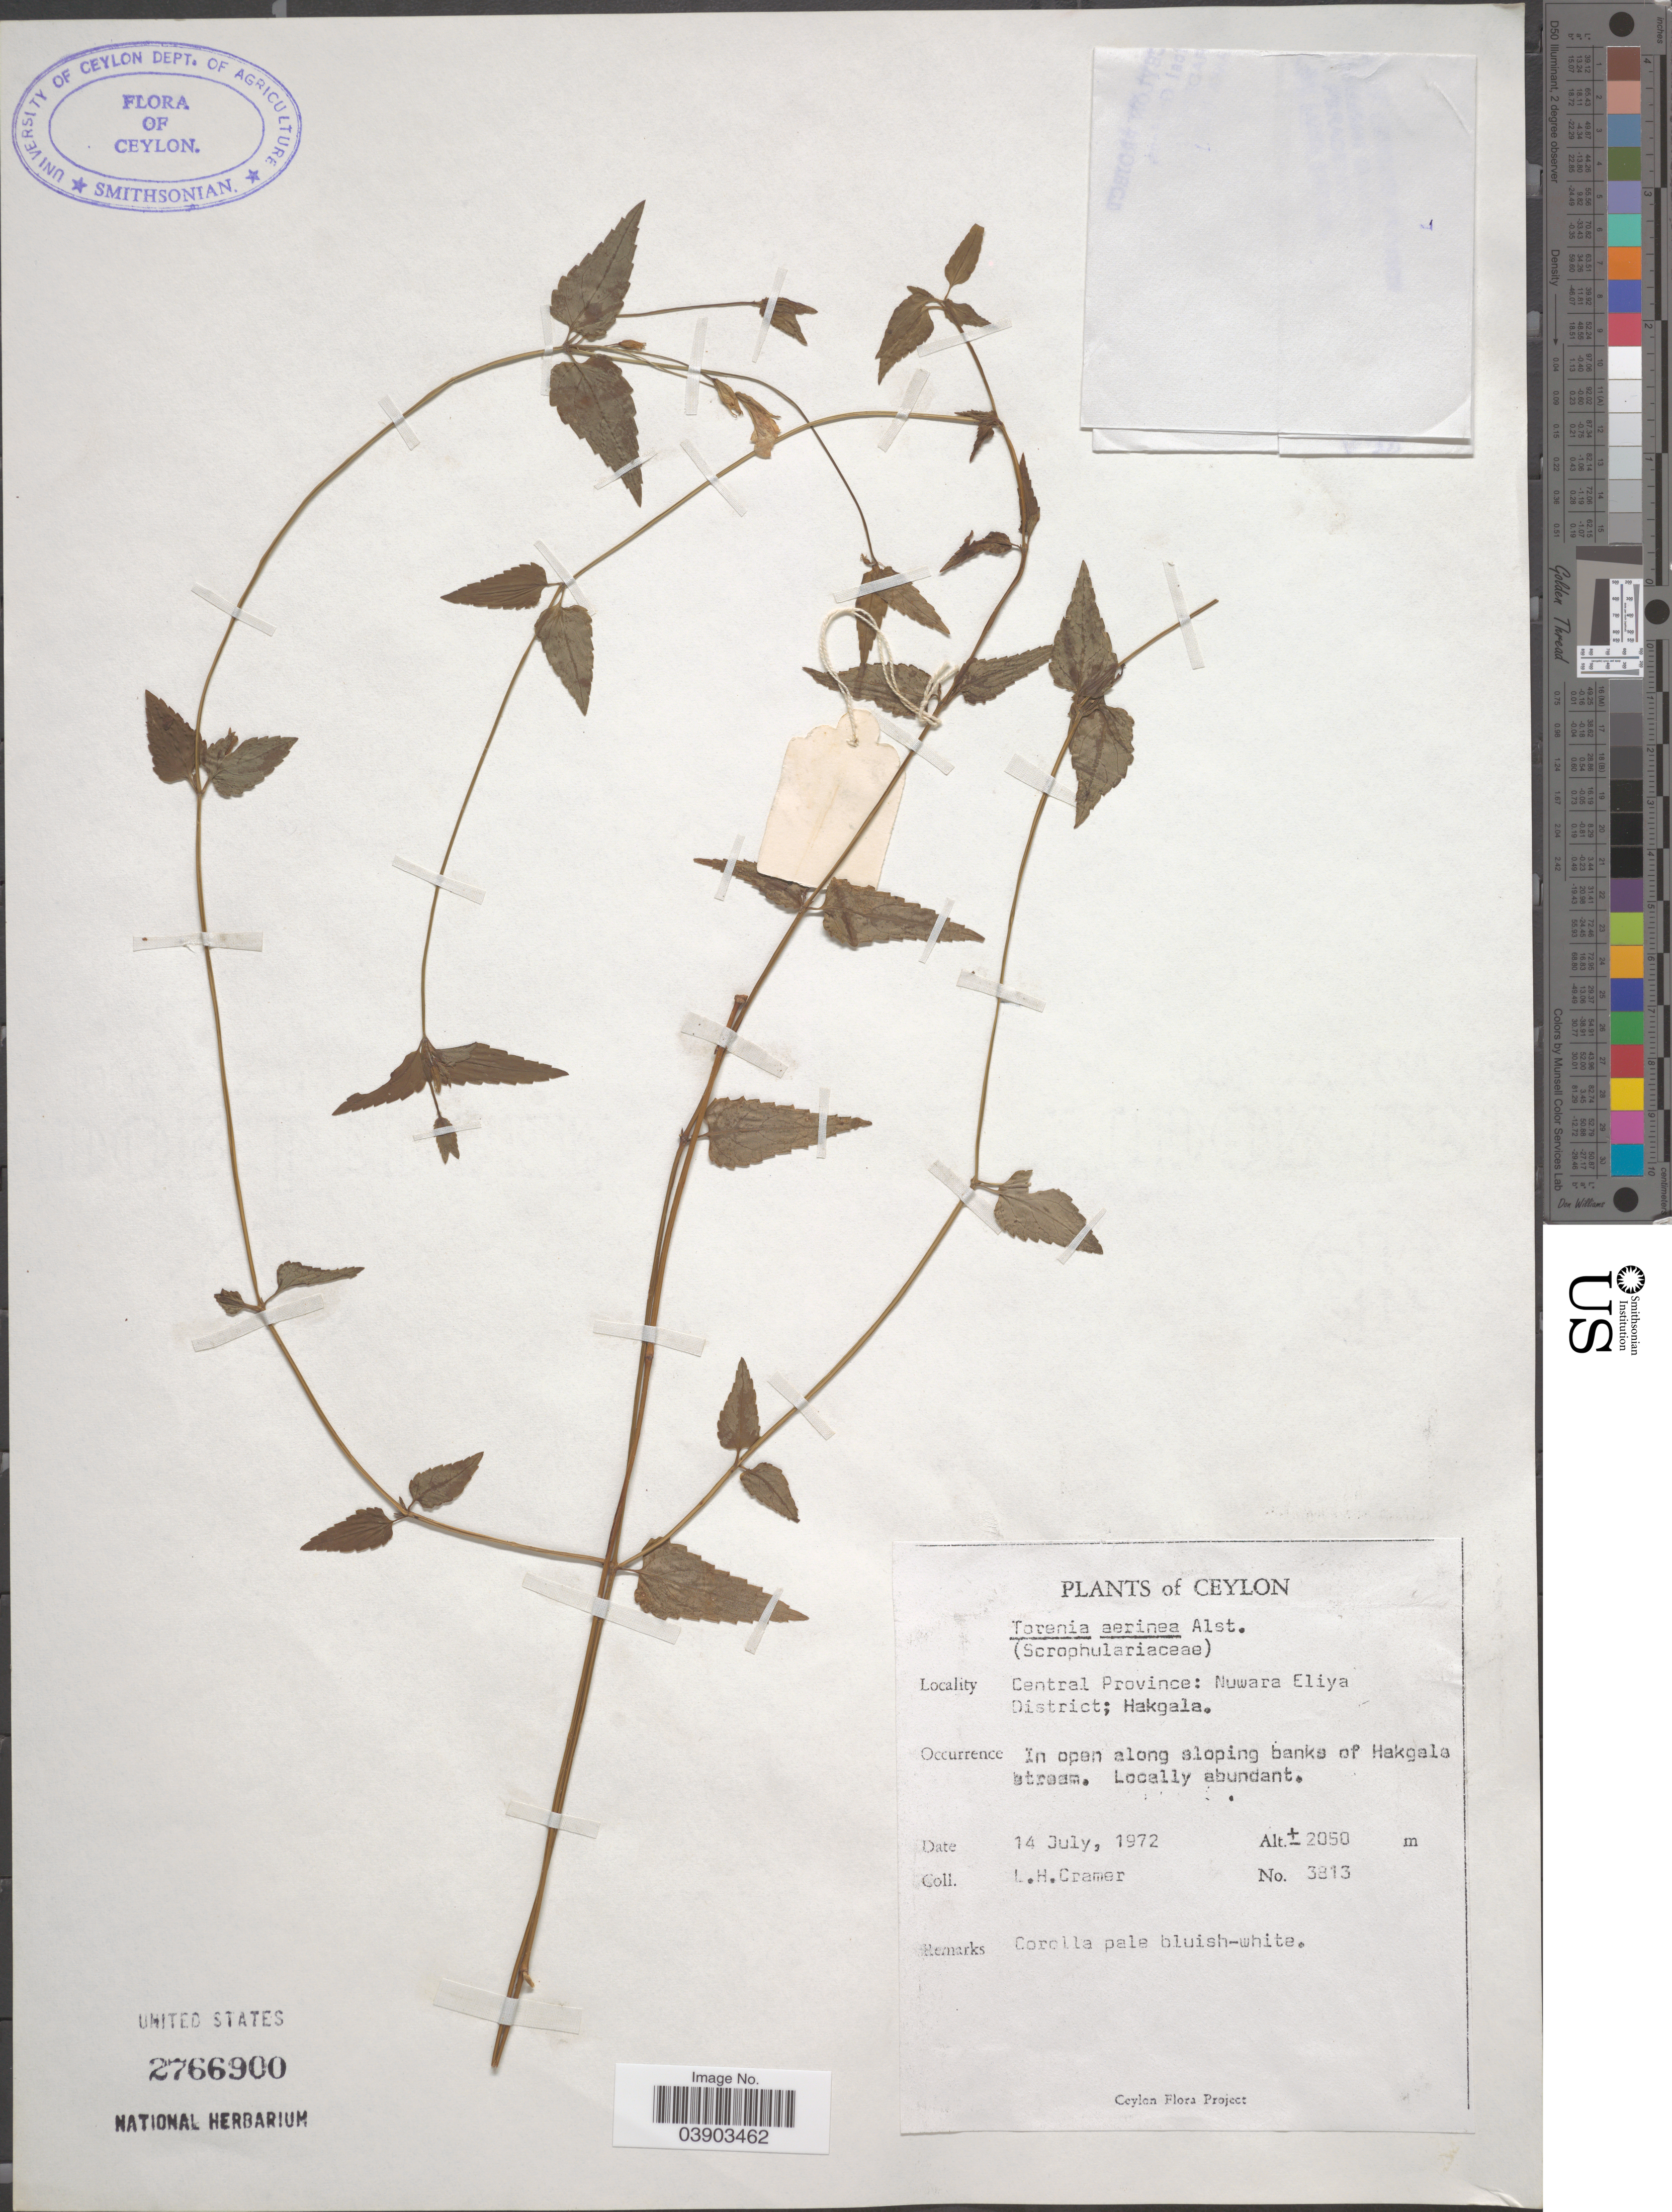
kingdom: Plantae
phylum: Tracheophyta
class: Magnoliopsida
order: Lamiales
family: Linderniaceae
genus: Torenia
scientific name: Torenia aerinea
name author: Alston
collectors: L. H. Cramer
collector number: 3813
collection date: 1972-07-14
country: Sri Lanka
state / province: Central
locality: Ceylon. Nuwara Eliya District; Hakgala. In open along sloping banks of Hakgala stream.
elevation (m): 2050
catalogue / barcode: US 2766900